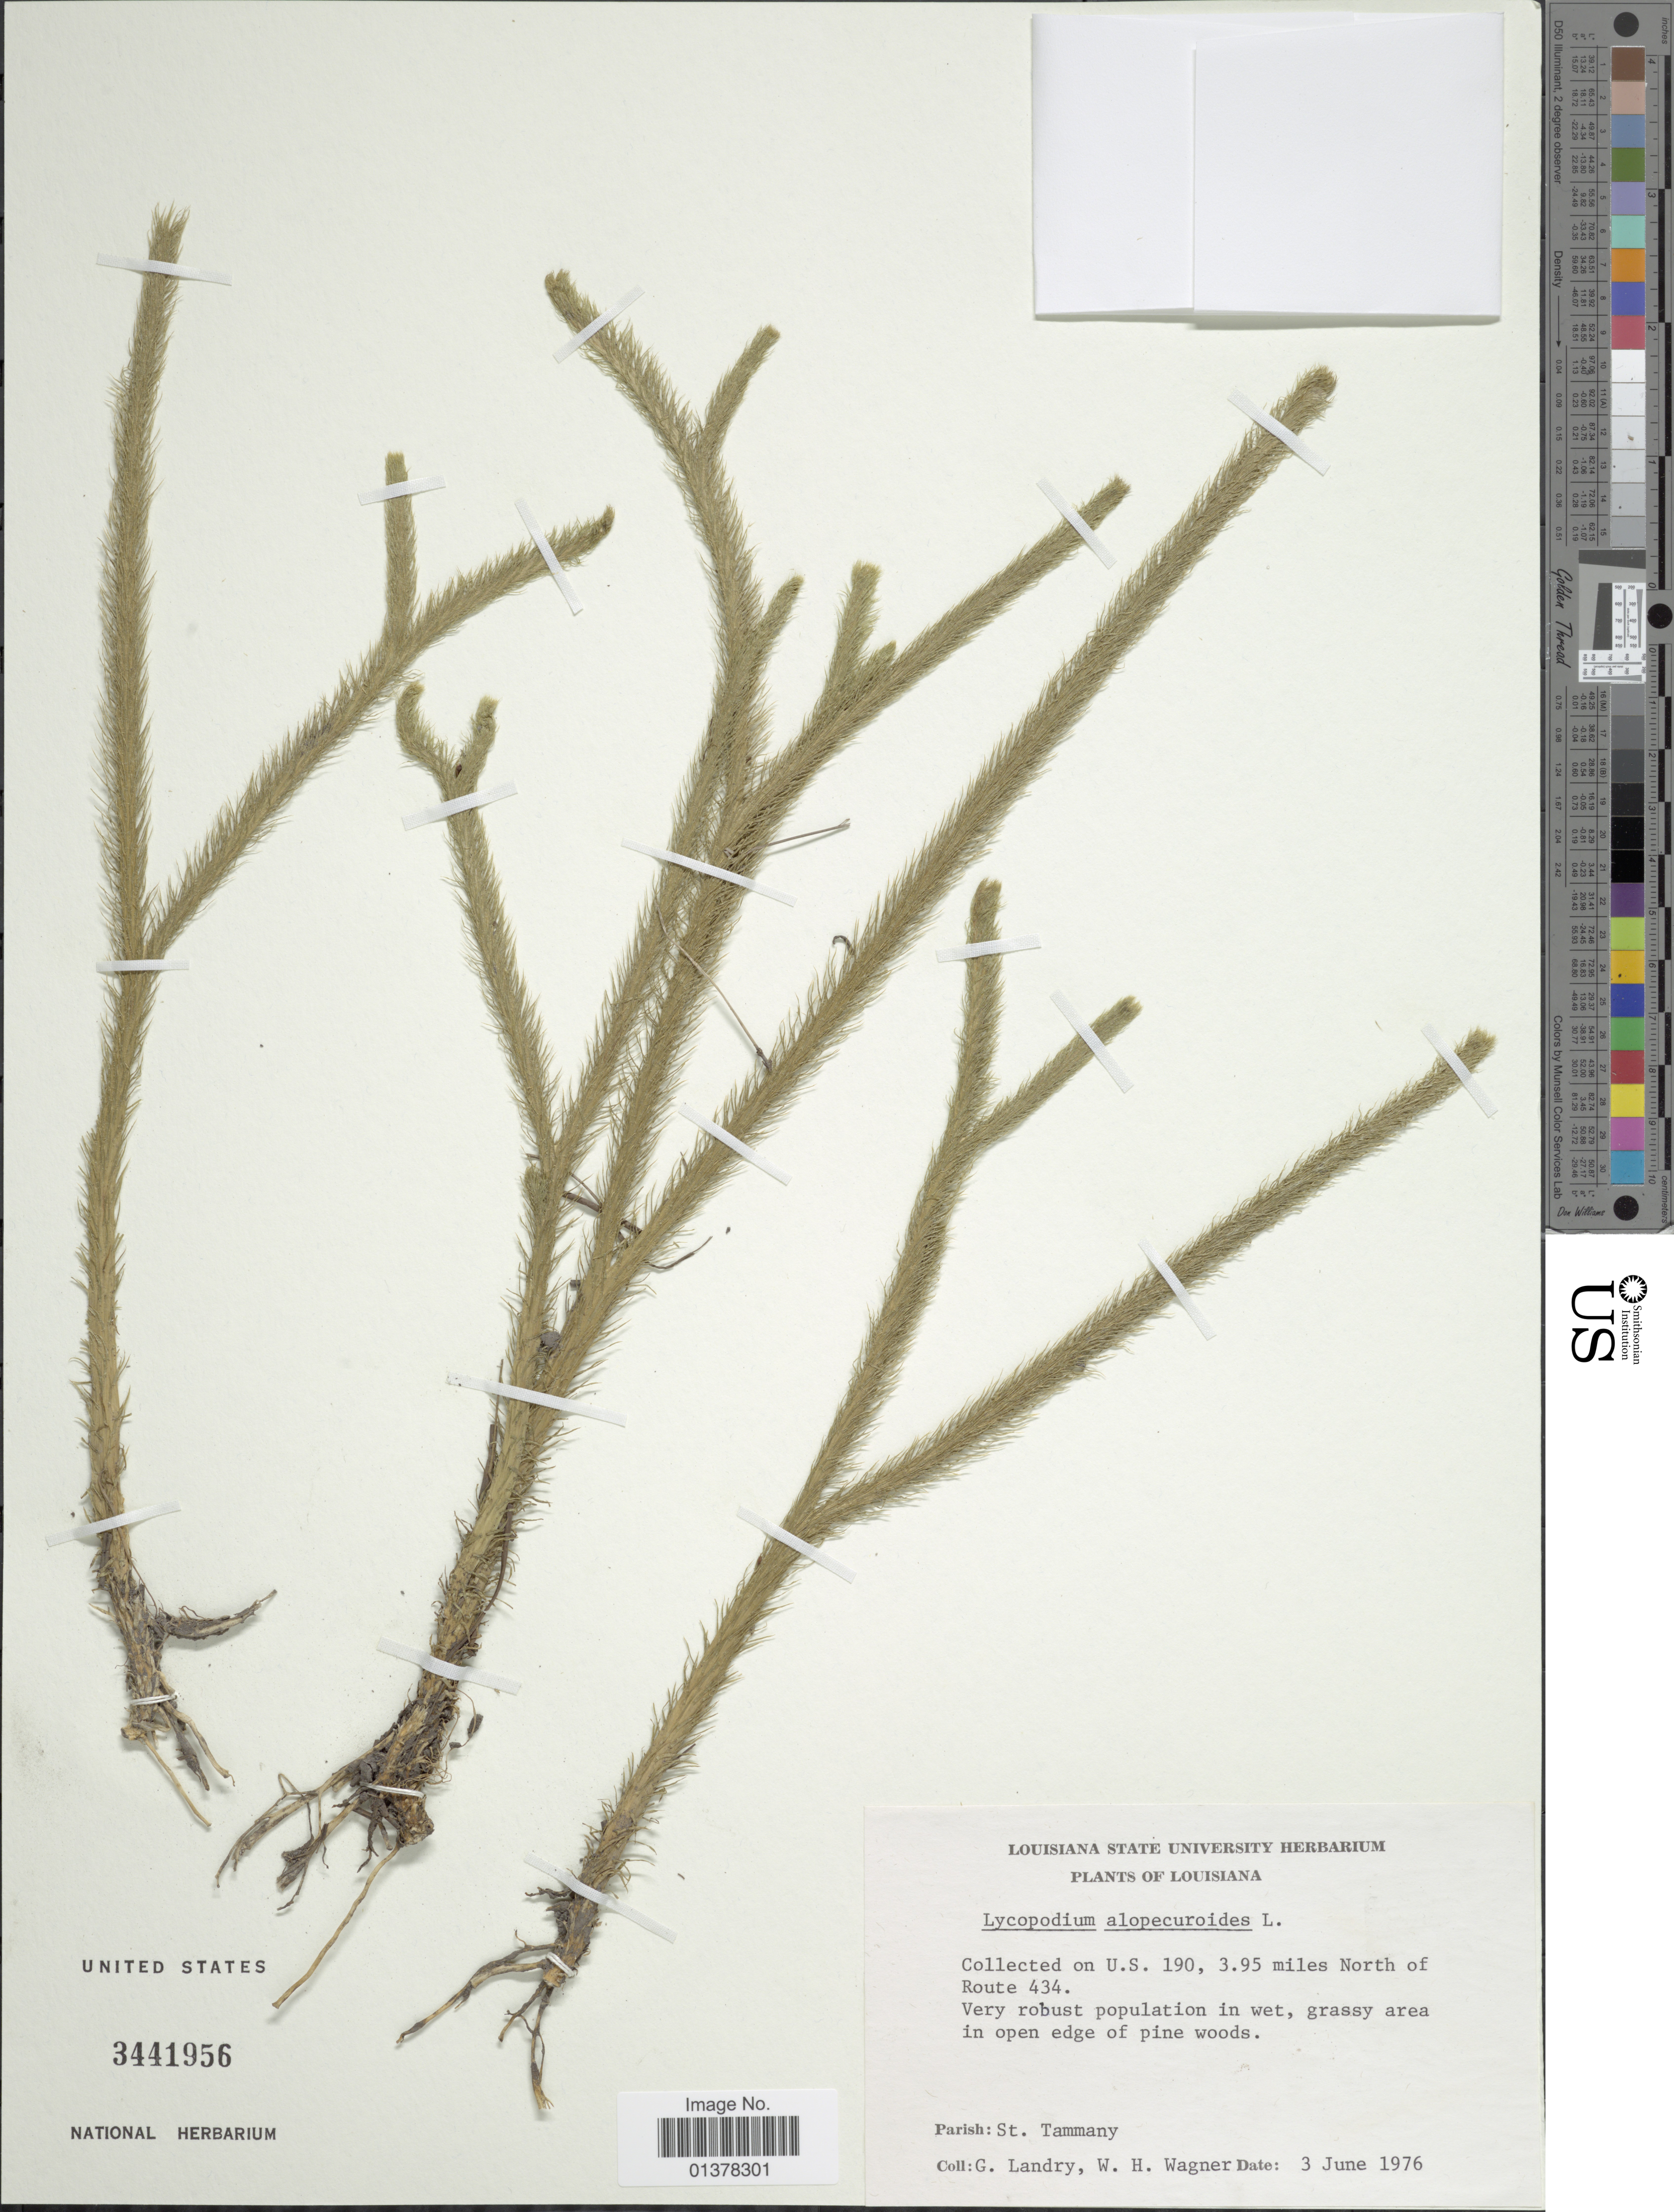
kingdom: Plantae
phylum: Tracheophyta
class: Lycopodiopsida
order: Lycopodiales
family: Lycopodiaceae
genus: Lycopodiella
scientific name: Lycopodiella x copelandii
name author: (Eiger) Cranfill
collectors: G. Landry & W. H. Wagner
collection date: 1976-06-03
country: United States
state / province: Louisiana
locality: On U.S. 190, 3.95miles North of Route 434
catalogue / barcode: US 3441956